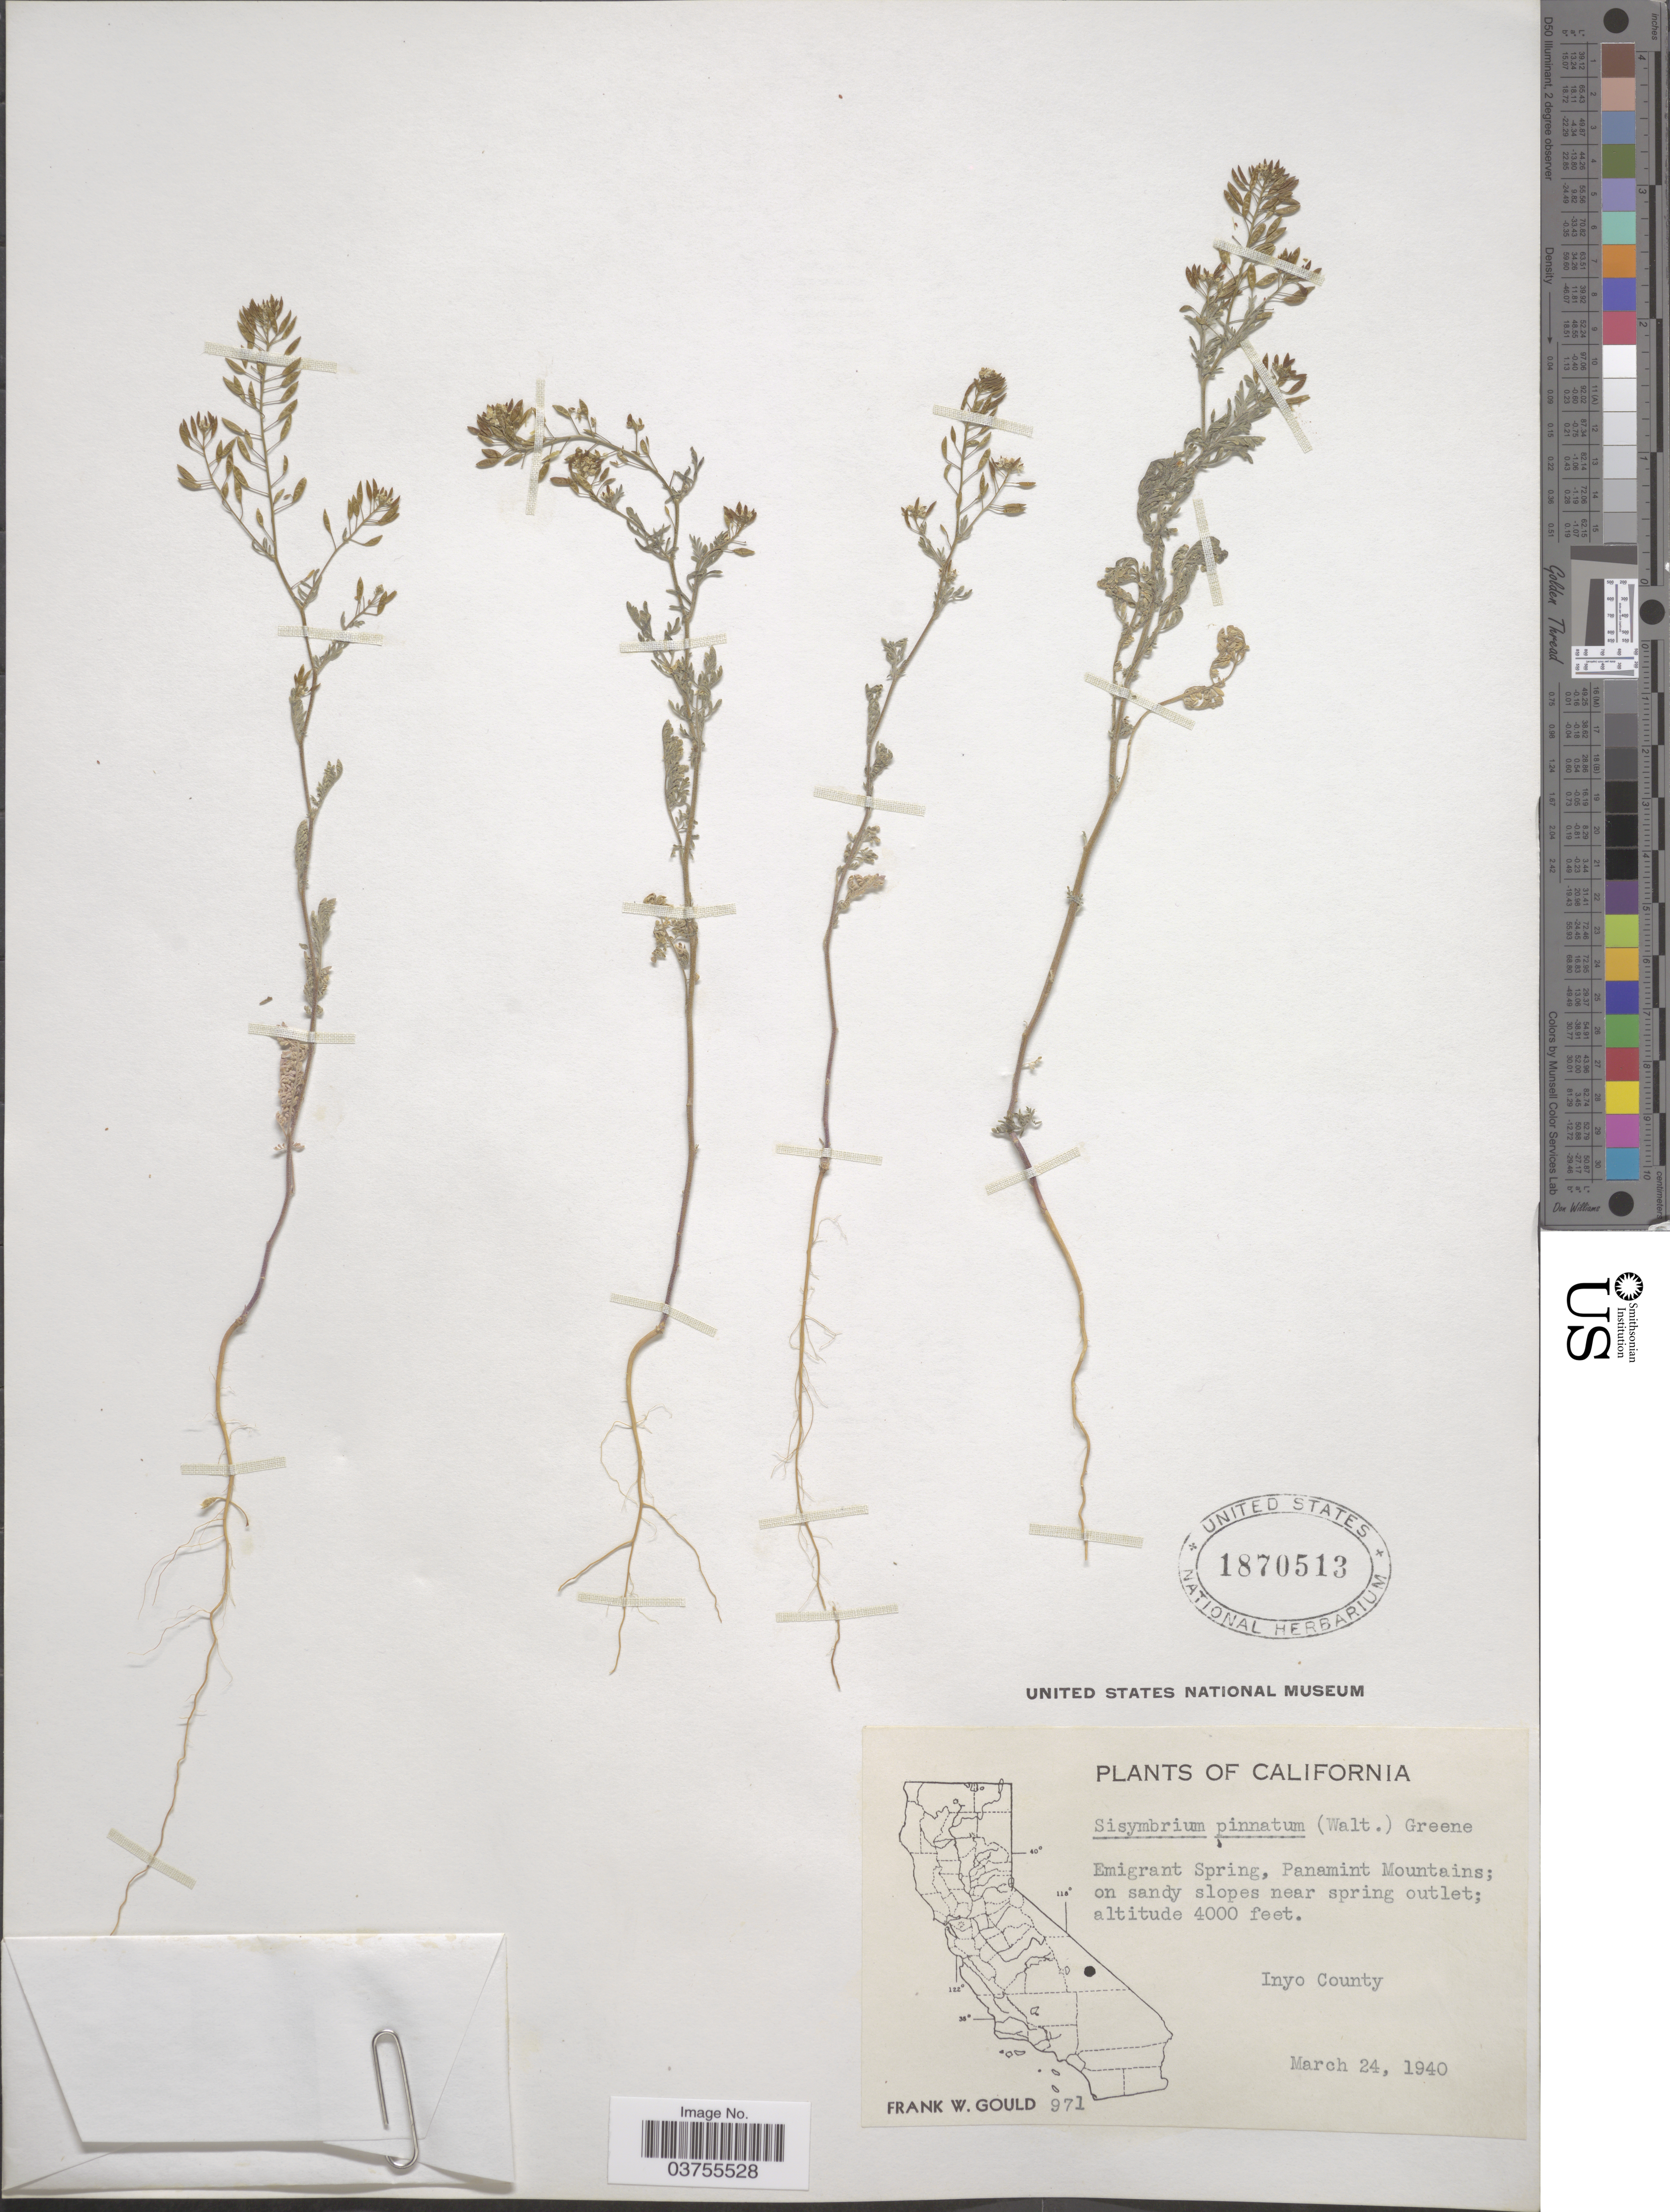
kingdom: Plantae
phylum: Tracheophyta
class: Magnoliopsida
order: Brassicales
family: Brassicaceae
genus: Descurainia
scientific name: Descurainia sp.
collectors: F. W. Gould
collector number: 971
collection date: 1940-03-24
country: United States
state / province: California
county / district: Inyo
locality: Emigrant Spring, Panamint Mountains. Inyo County.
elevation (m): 1219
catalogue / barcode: US 1870513